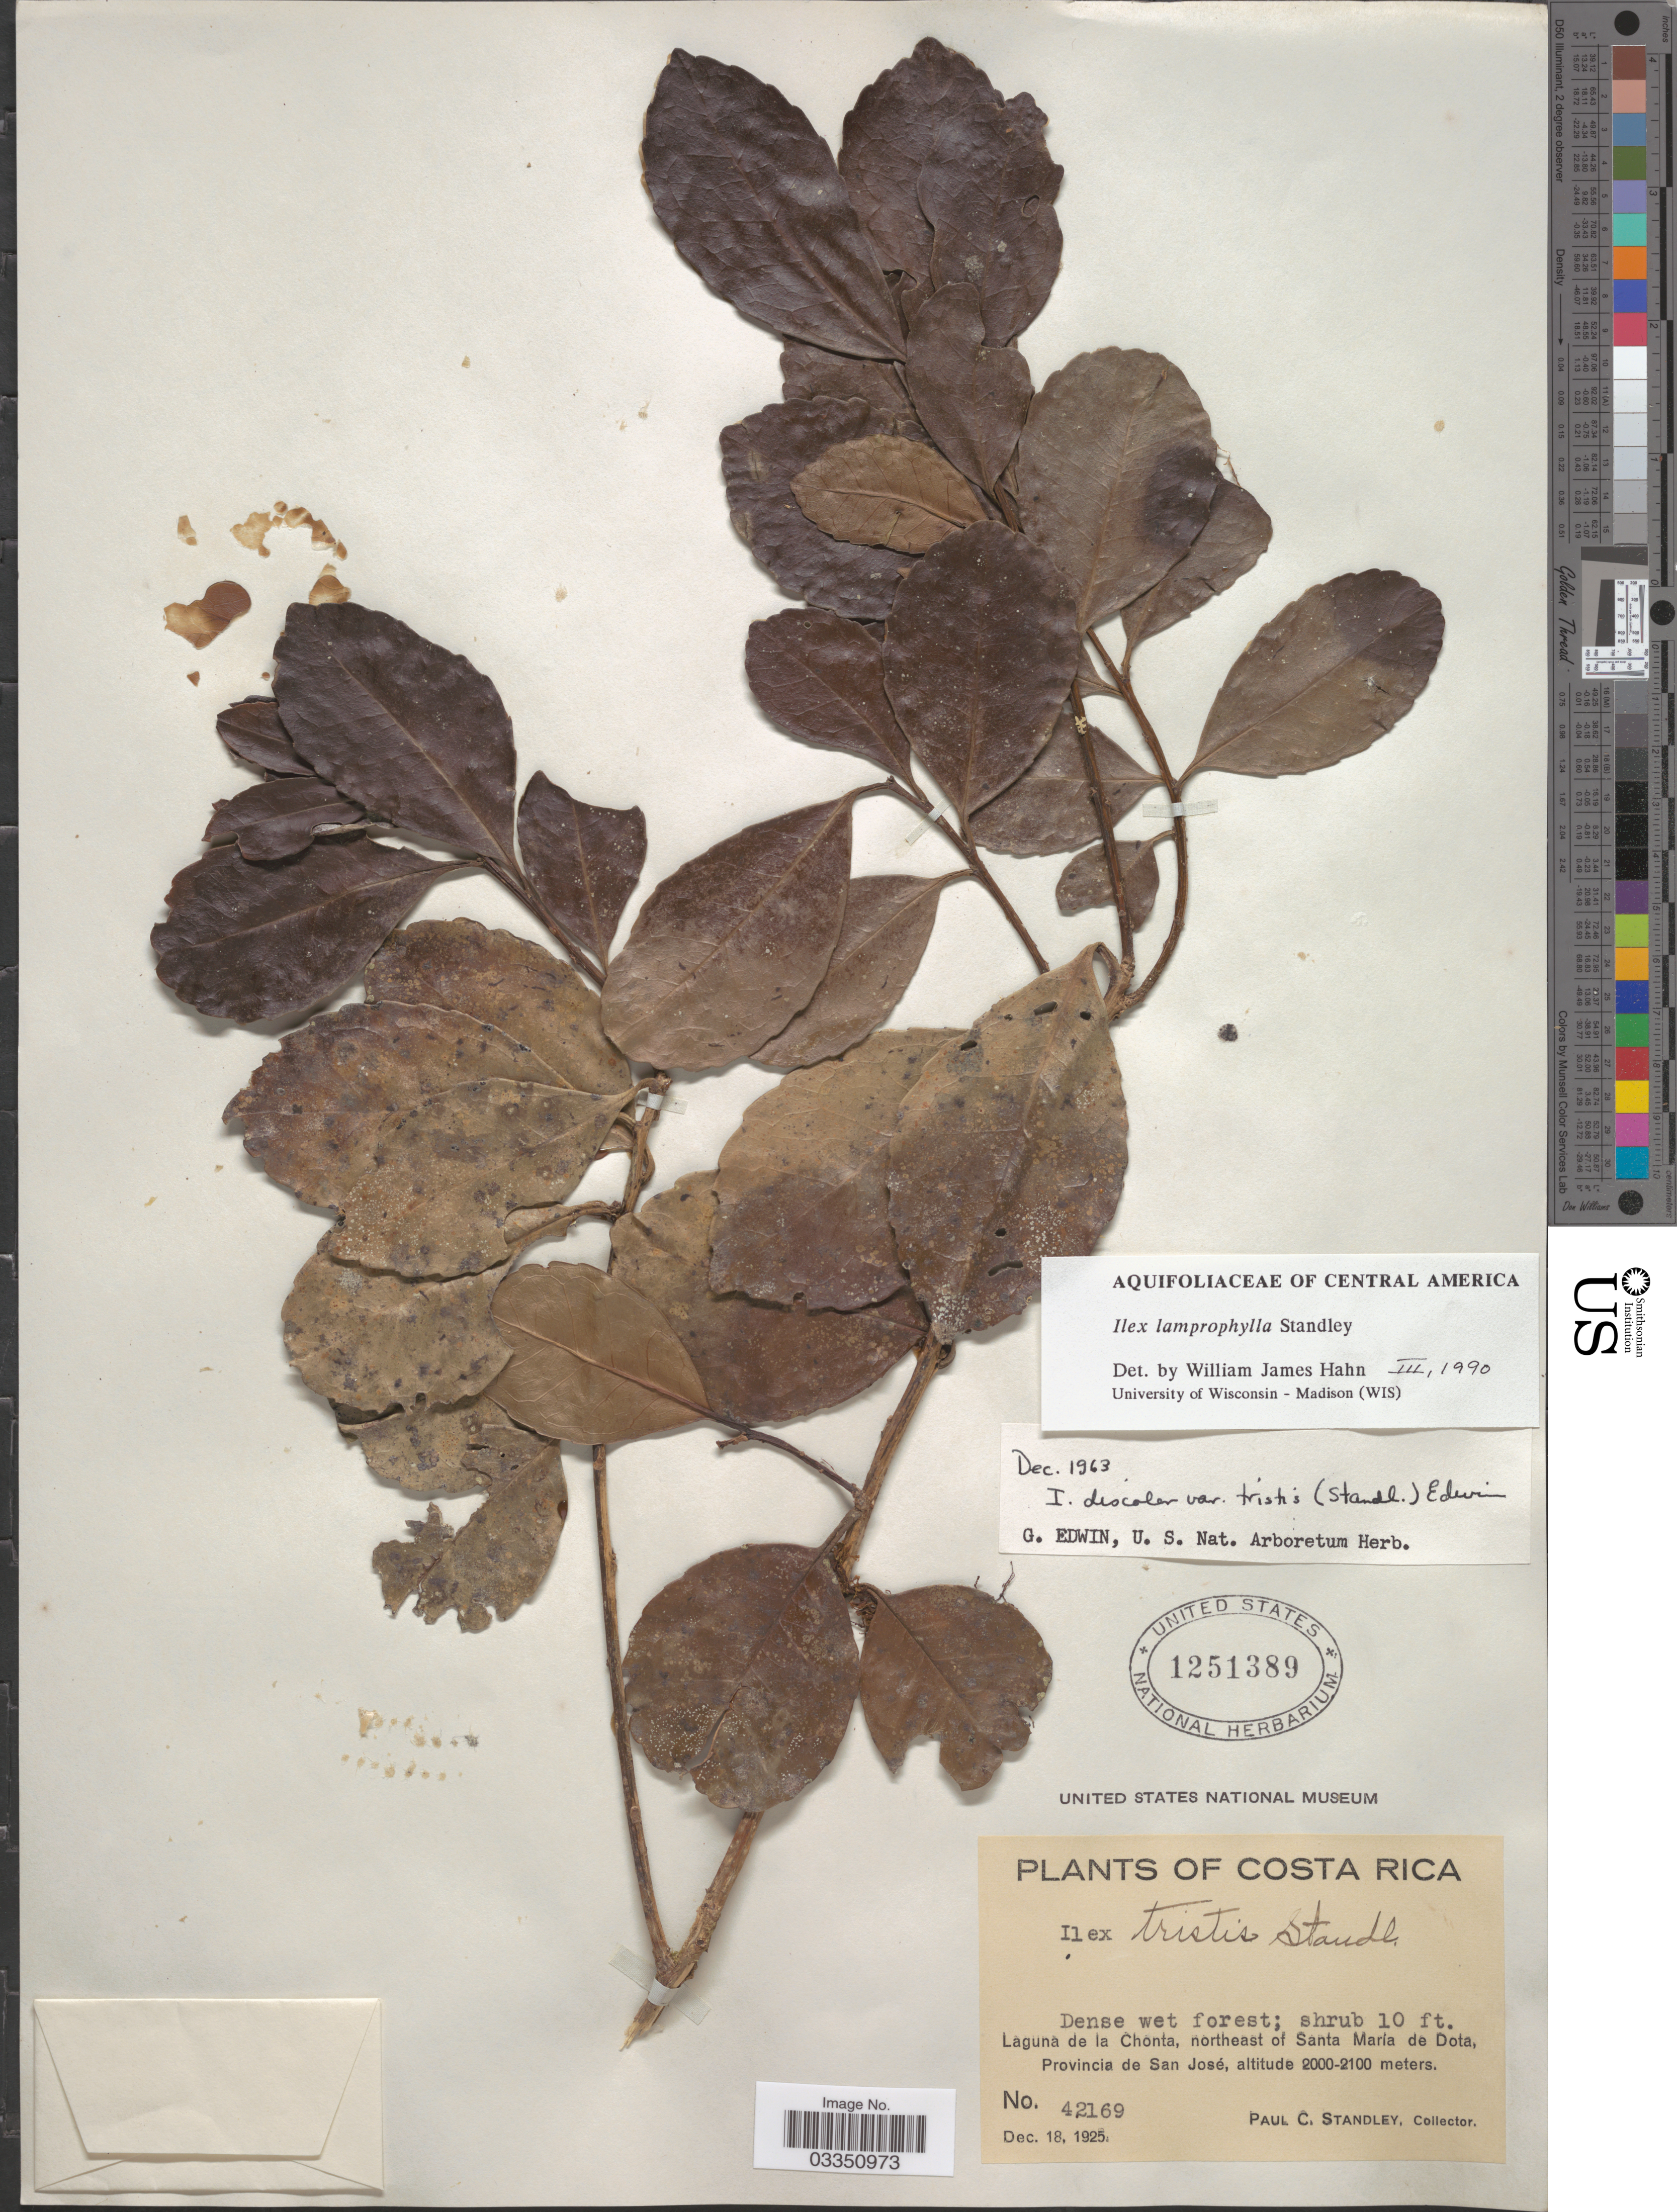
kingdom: Plantae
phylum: Tracheophyta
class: Magnoliopsida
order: Aquifoliales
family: Aquifoliaceae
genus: Ilex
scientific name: Ilex lamprophylla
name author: Standl.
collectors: P. C. Standley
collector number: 42169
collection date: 1925-12-18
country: Costa Rica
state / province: San José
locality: Laguna de la Chonta, northeast of Santa María de Dota.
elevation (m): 2000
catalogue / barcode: US 1251389